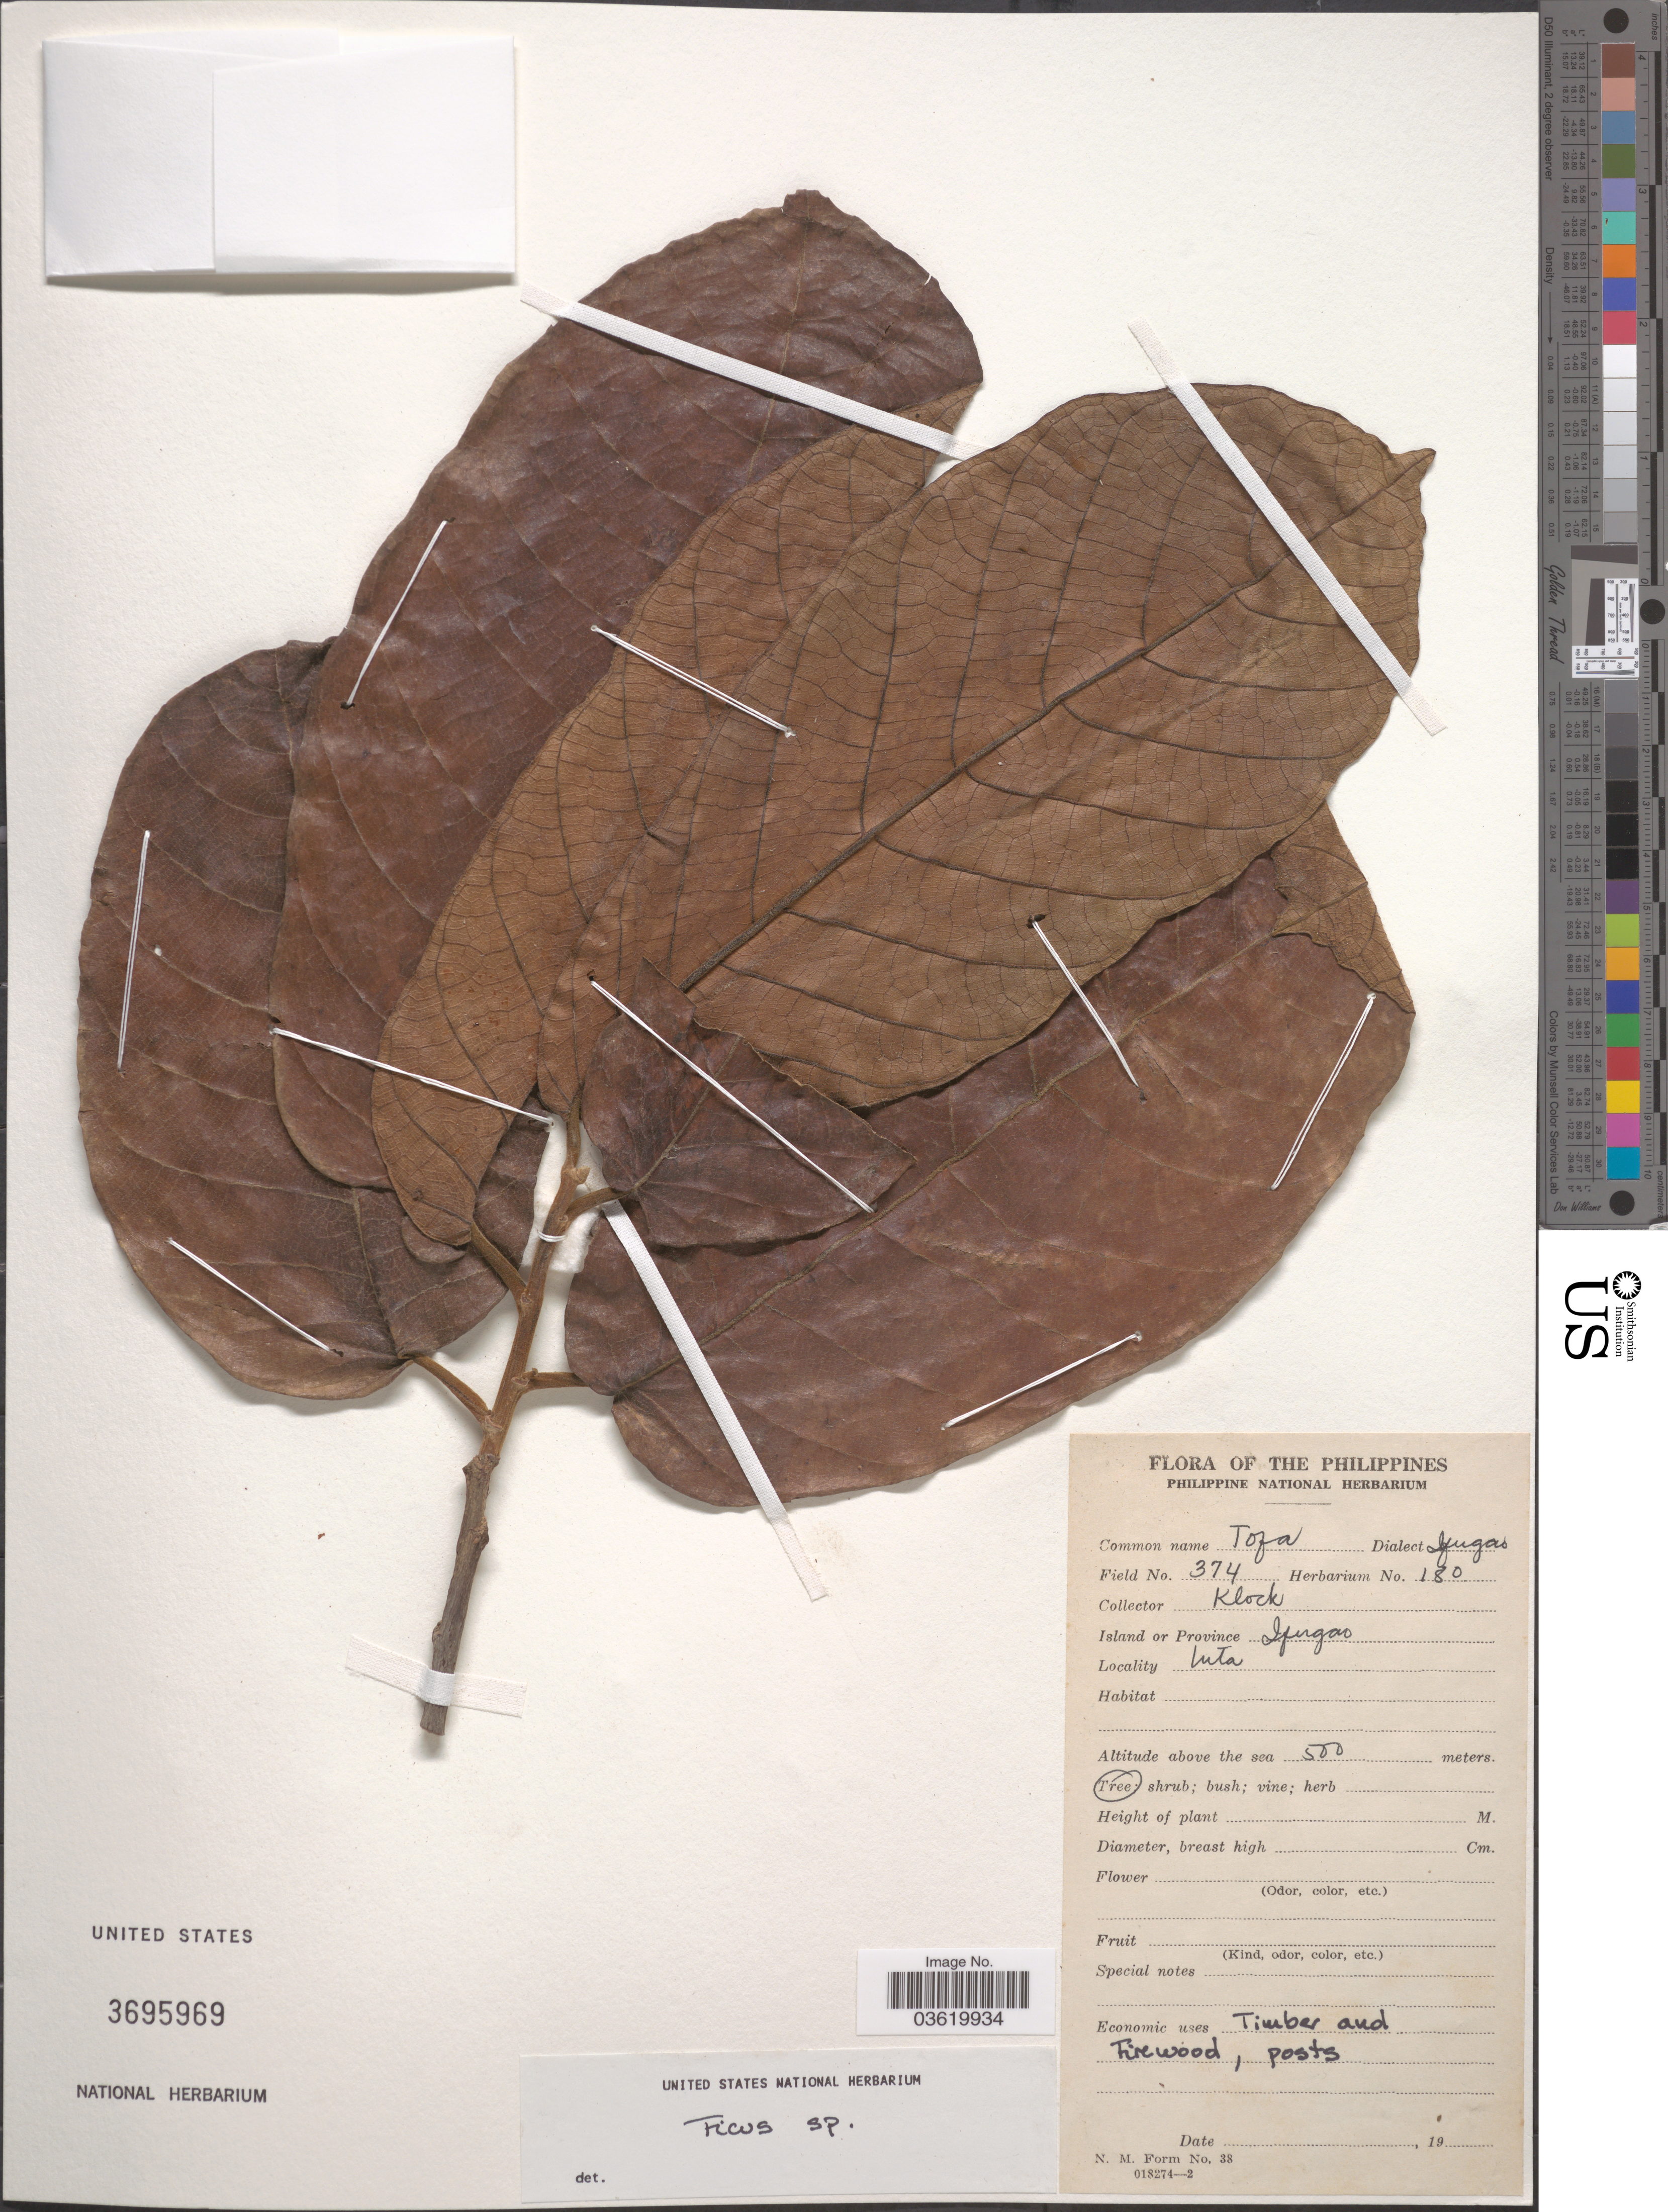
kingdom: Plantae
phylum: Tracheophyta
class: Magnoliopsida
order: Rosales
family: Moraceae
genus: Ficus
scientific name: Ficus sp.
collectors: Klock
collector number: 374/180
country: Philippines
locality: Island or Province Ifugao. Luta.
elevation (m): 500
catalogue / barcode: US 3695969